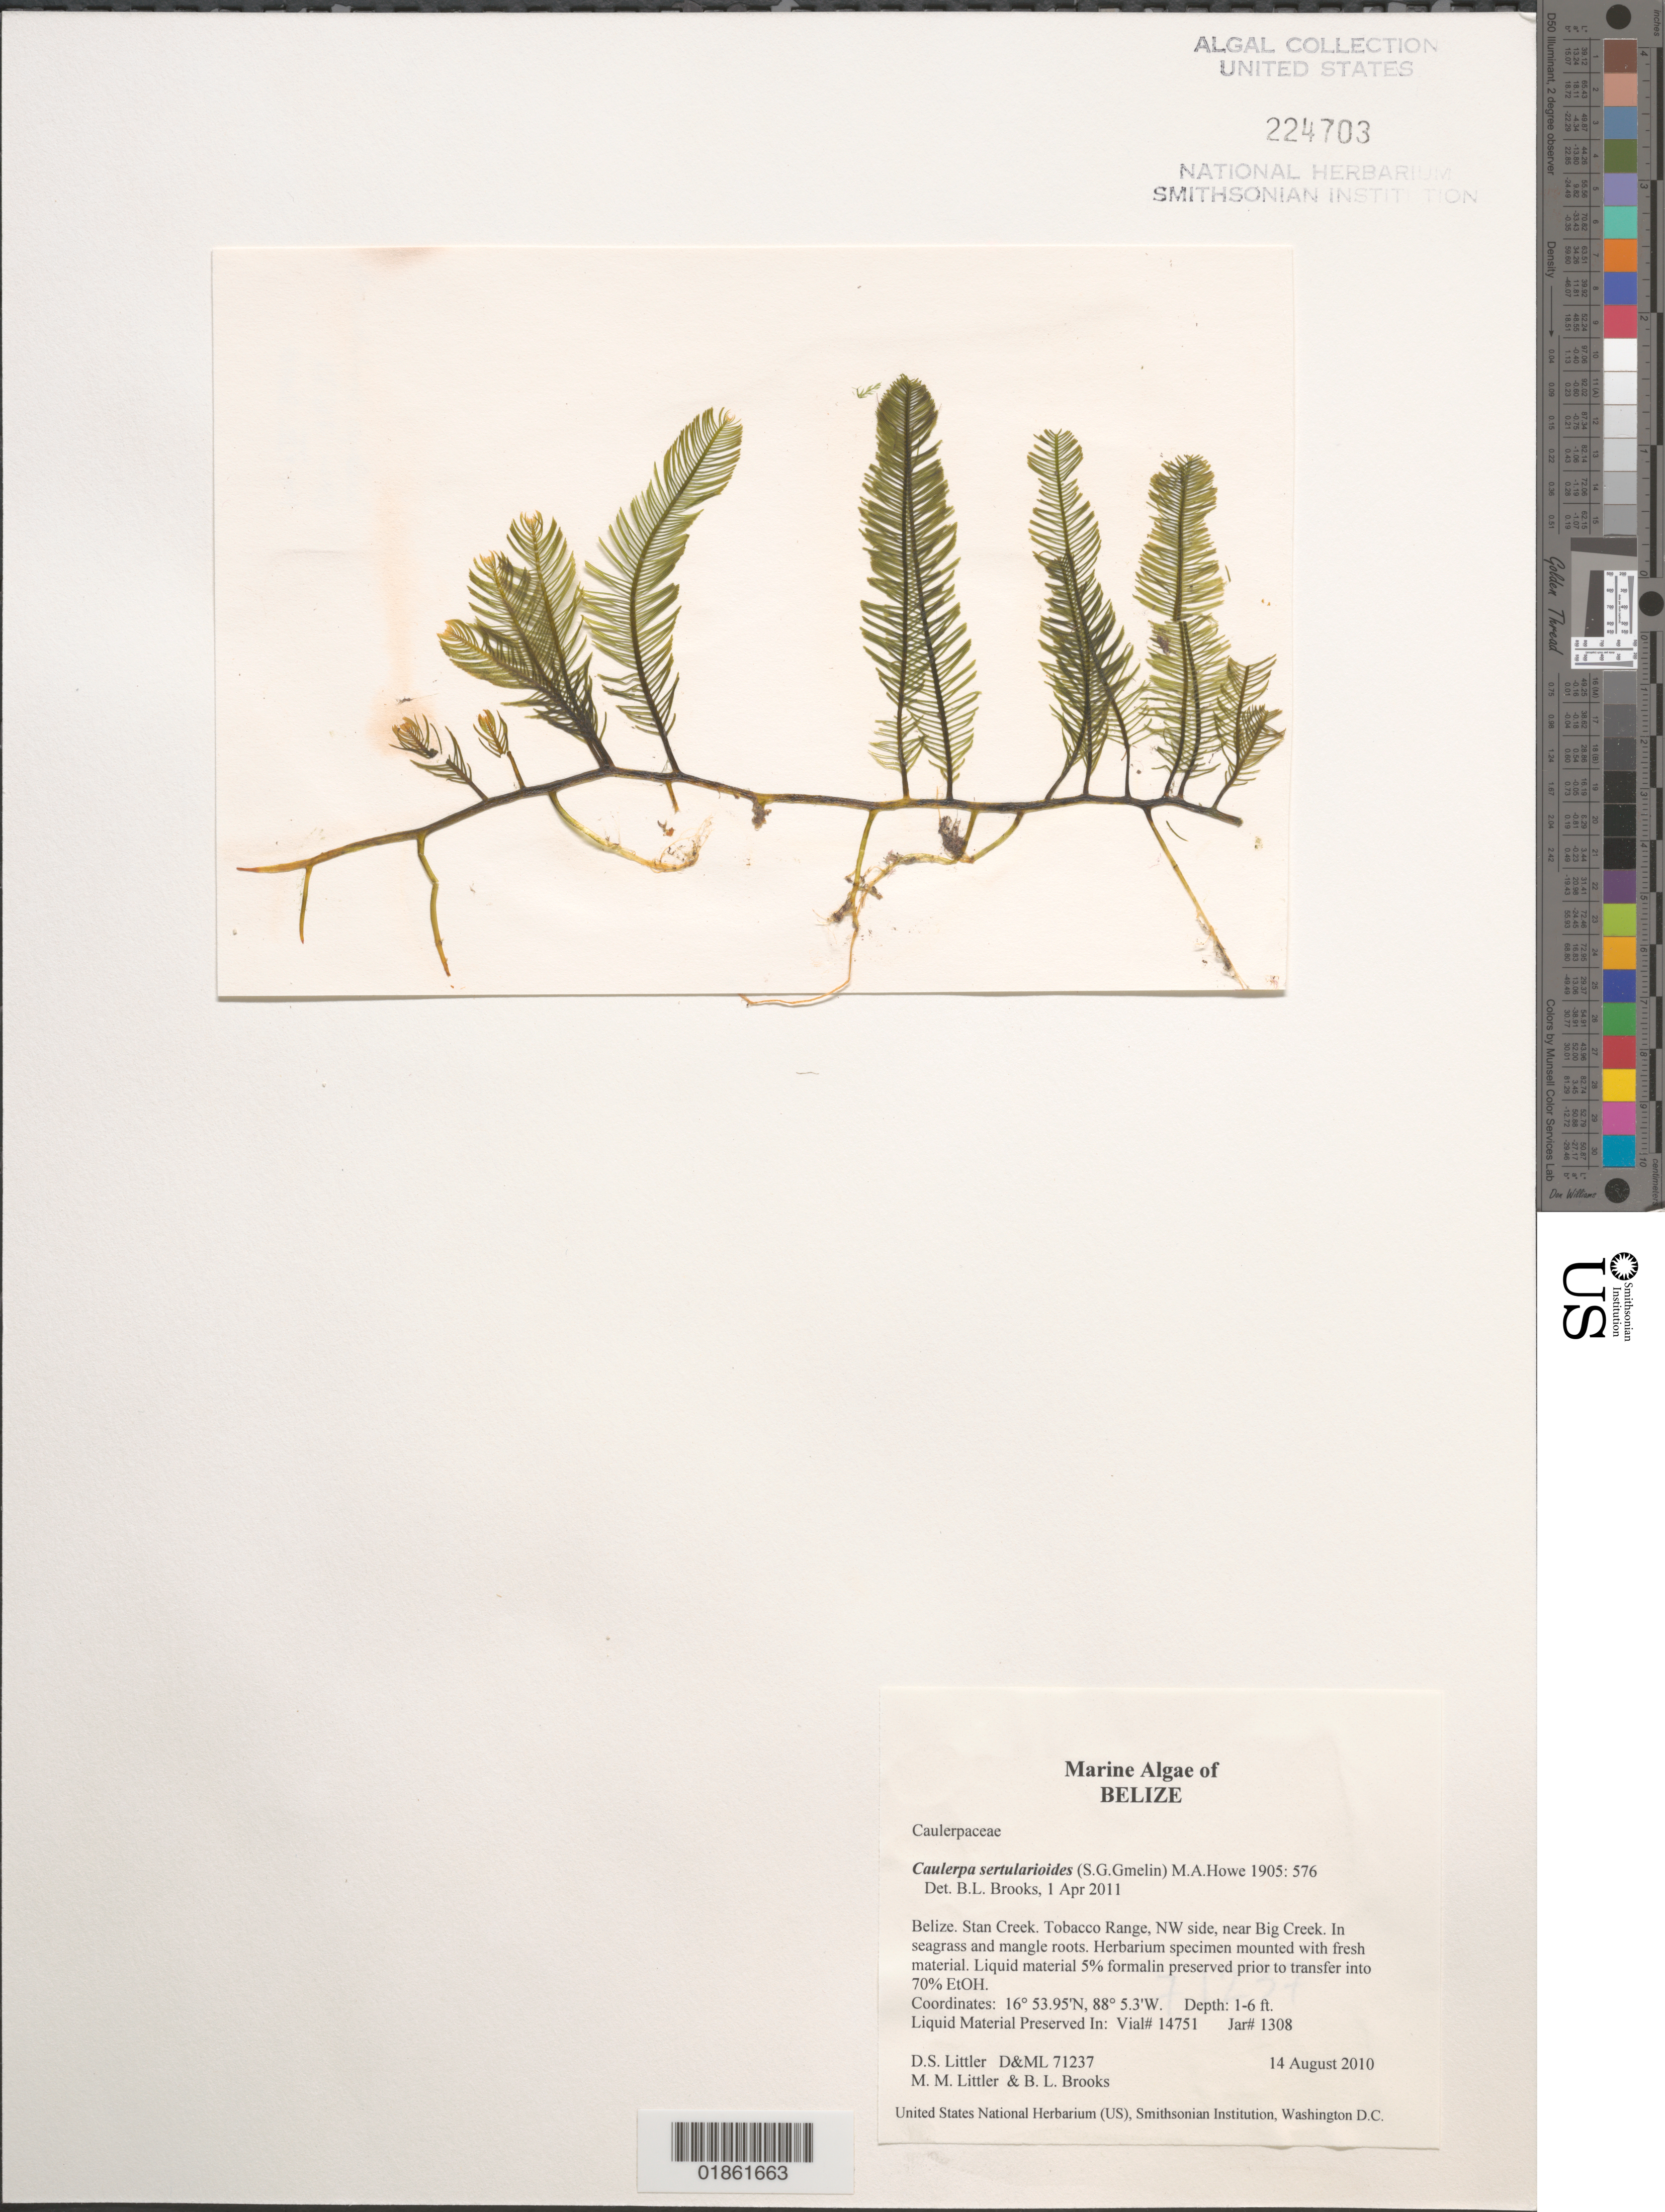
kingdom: Plantae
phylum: Chlorophyta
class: Ulvophyceae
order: Bryopsidales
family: Caulerpaceae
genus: Caulerpa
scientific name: Caulerpa sertularioides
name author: (S.G. Gmel.) M. Howe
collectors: D. S. Littler & M. M. Littler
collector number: D&ML 71237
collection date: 2010-08-14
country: Belize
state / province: Stann Creek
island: Tobacco Range Cays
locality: Tobacco Range. Near Big Creek.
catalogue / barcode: US 224703